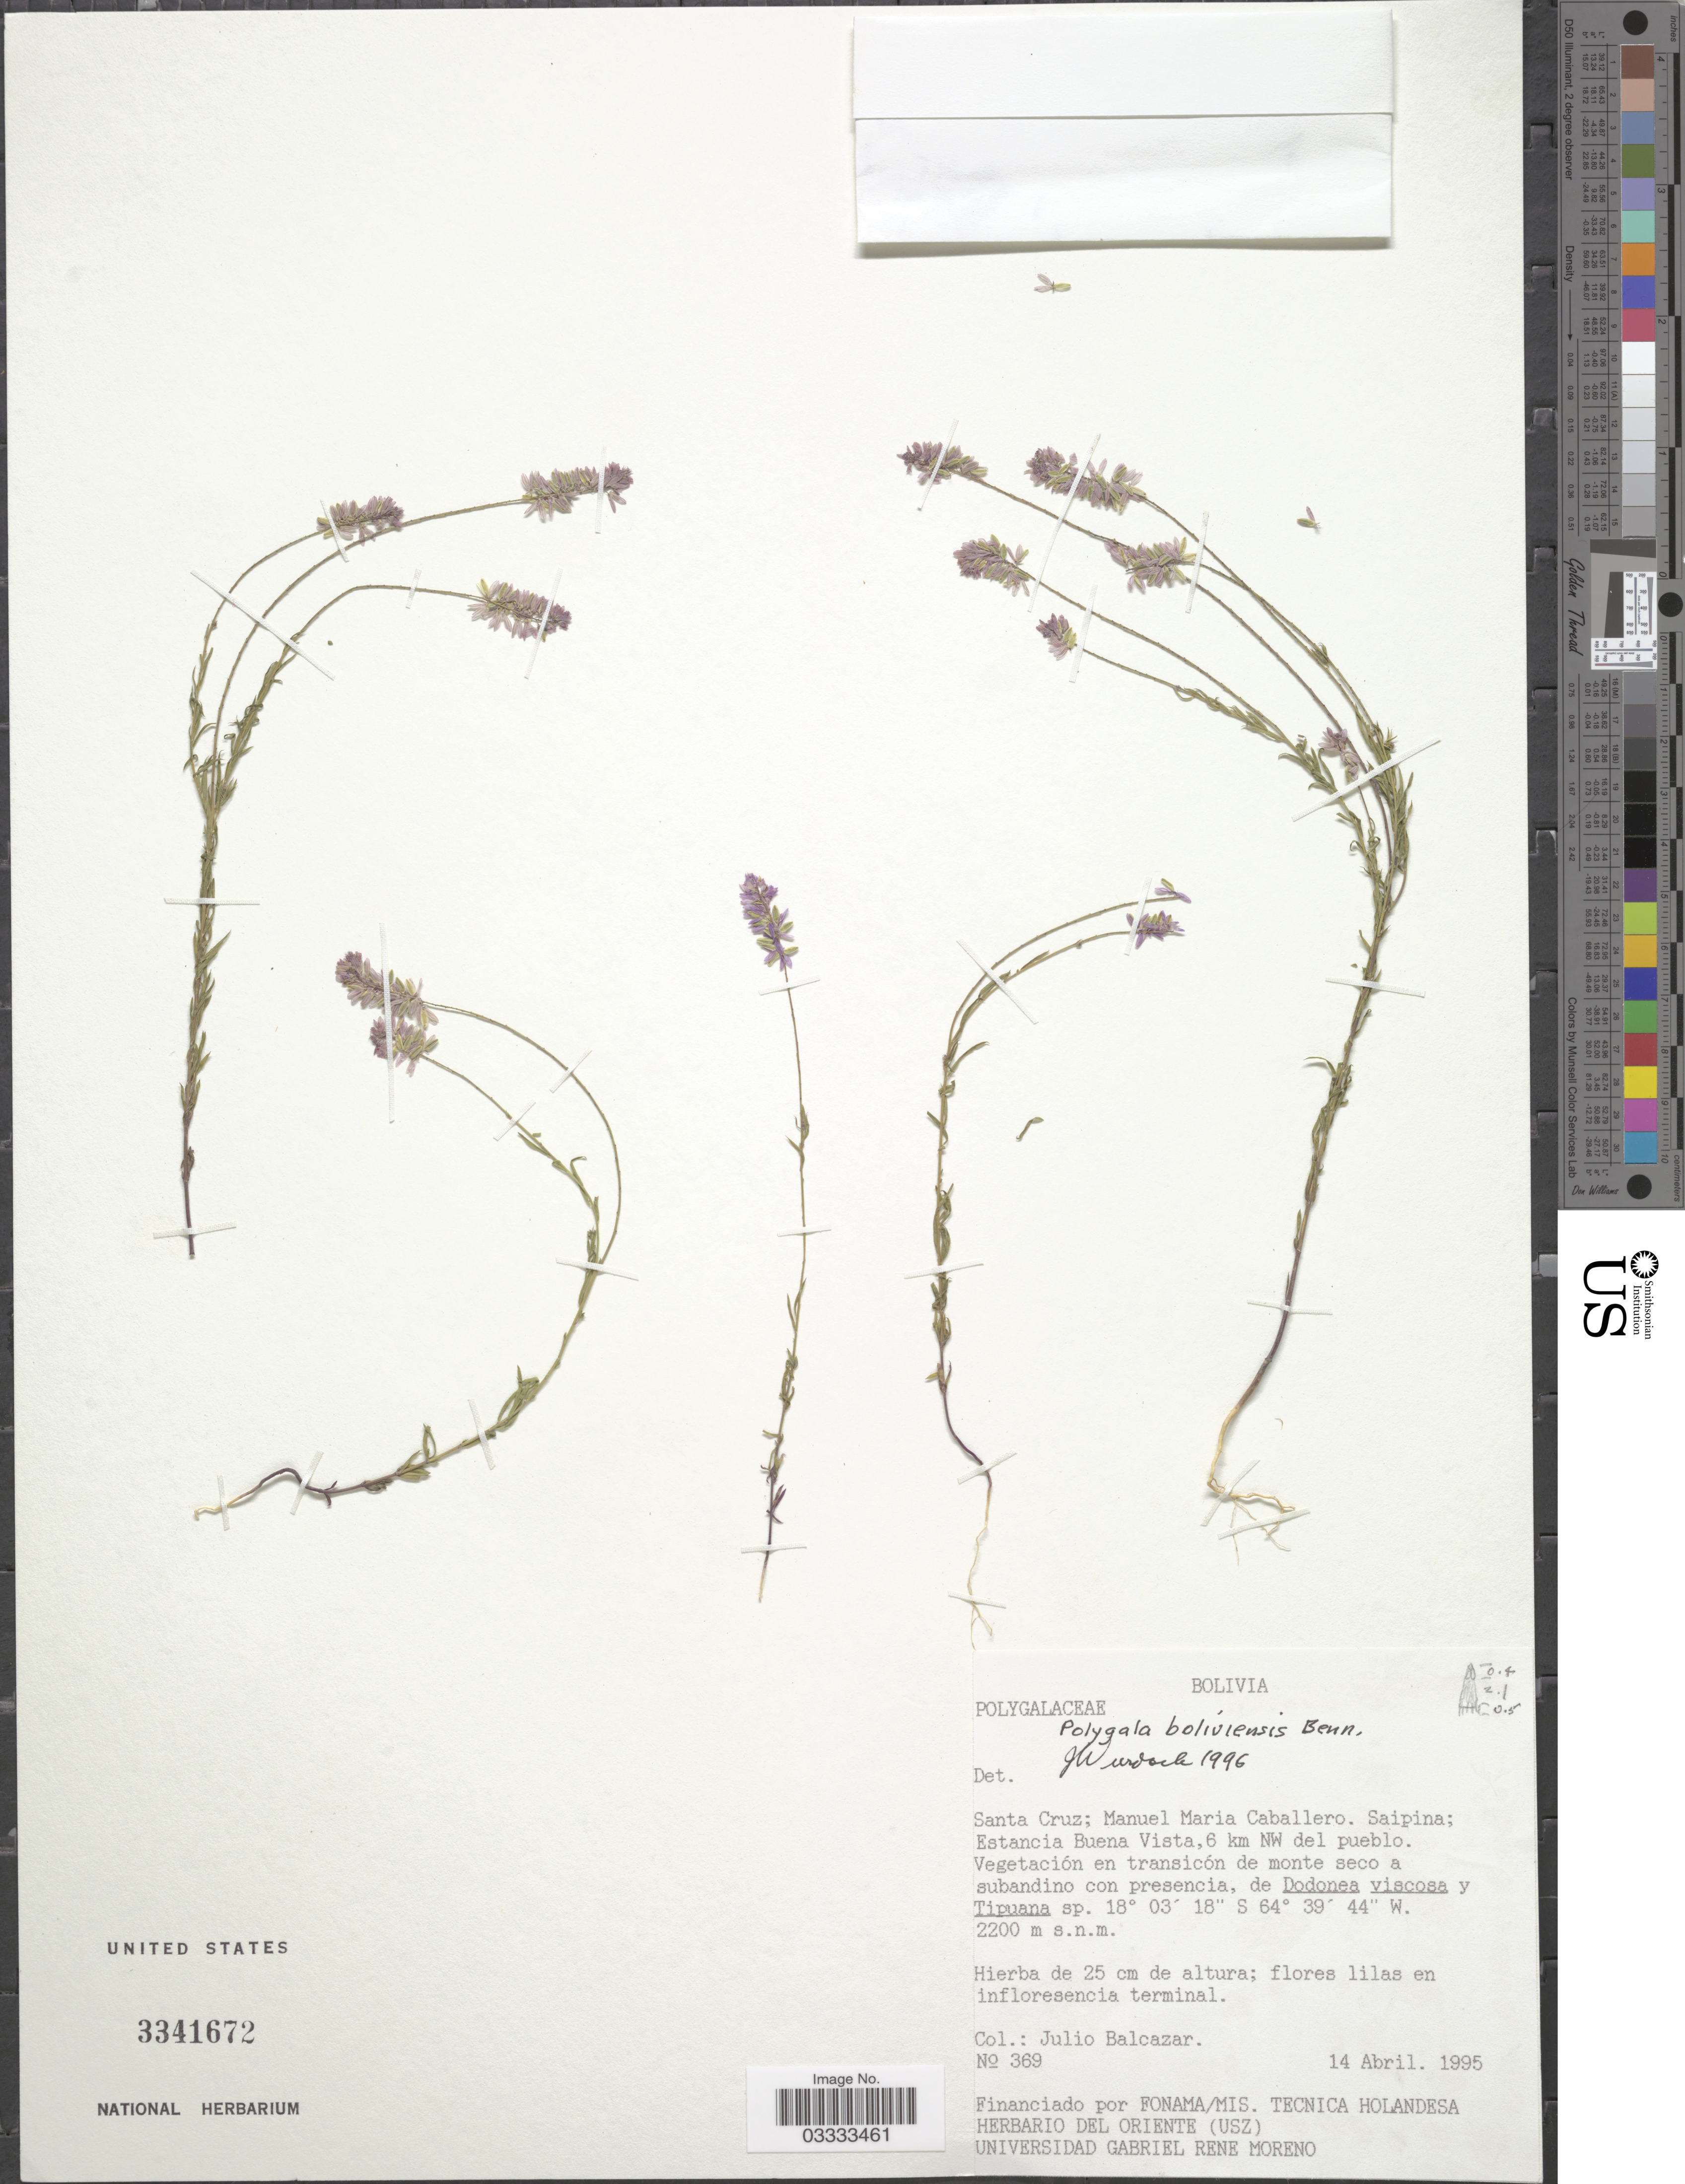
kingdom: Plantae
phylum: Tracheophyta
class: Magnoliopsida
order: Fabales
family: Polygalaceae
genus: Polygala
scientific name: Polygala boliviensis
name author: A.W. Benn.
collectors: J. Balcazar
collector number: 369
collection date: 1995-04-14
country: Bolivia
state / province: Santa Cruz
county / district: Manuel María Caballero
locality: Santa Cruz; Manuel Maria Caballero. Saipina; Estancia Buena Vista, 6 km NW del pueblo.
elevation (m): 2200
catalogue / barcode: US 3341672